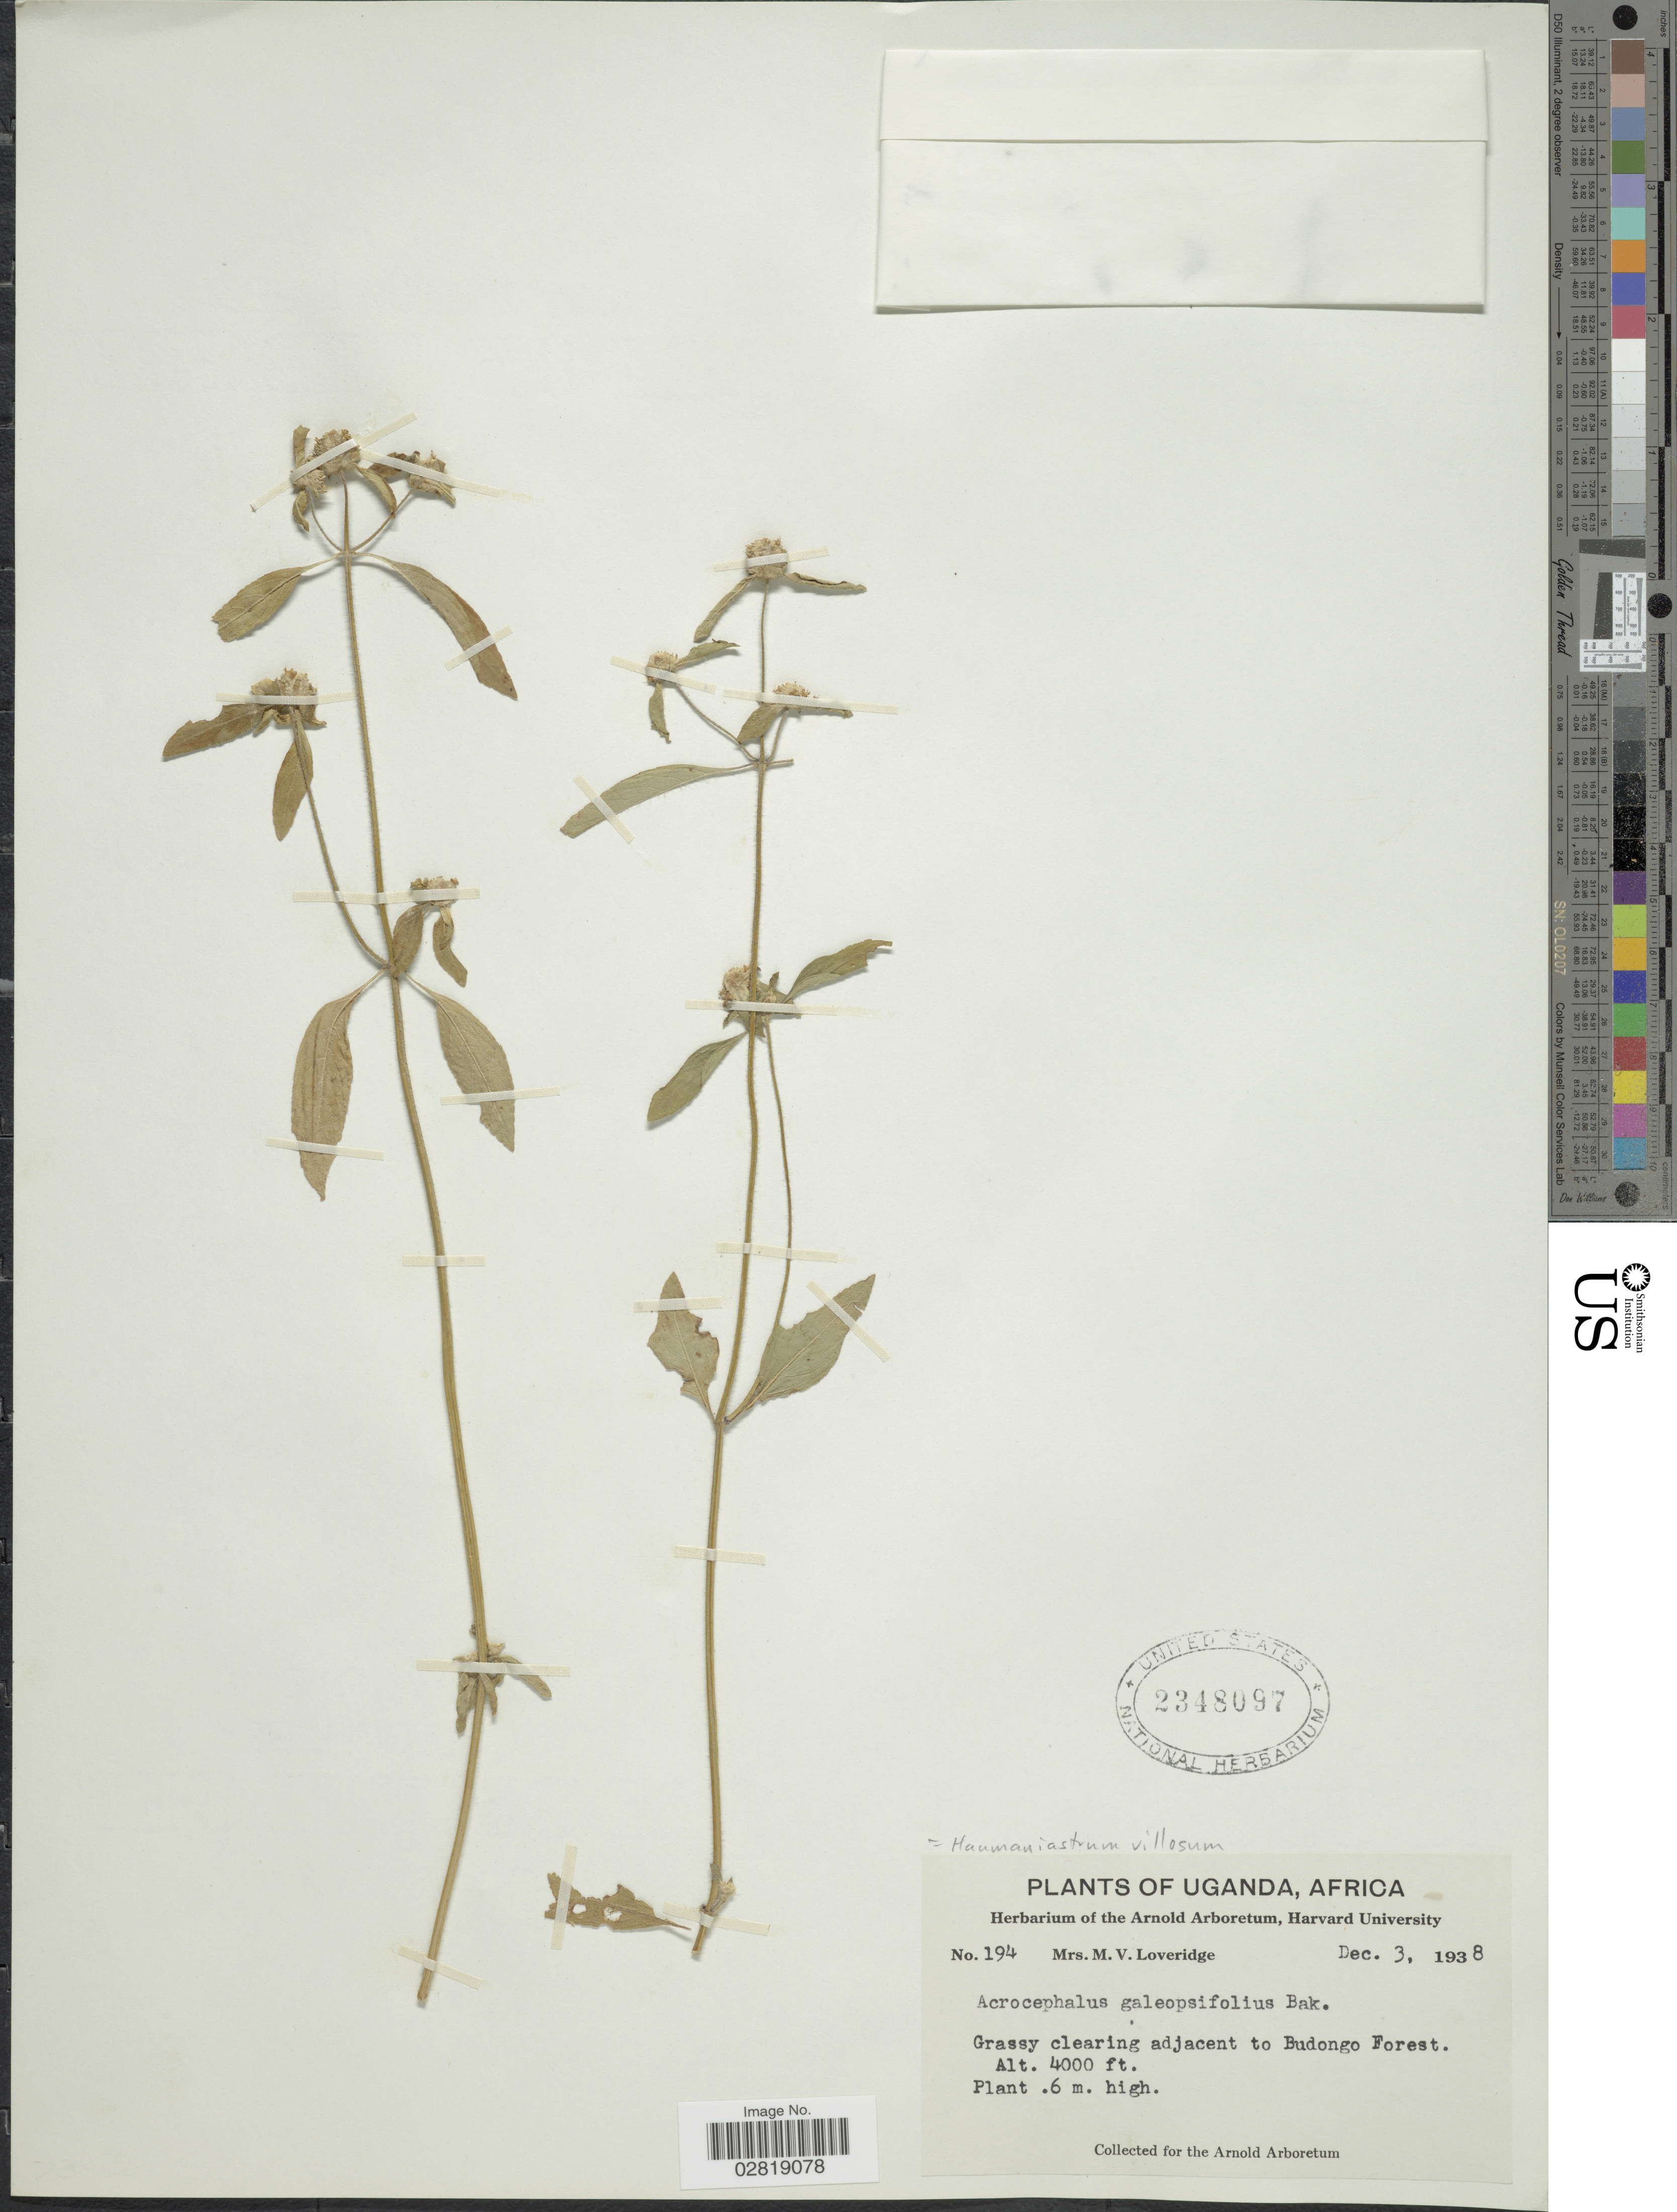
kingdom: Plantae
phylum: Tracheophyta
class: Magnoliopsida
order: Lamiales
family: Lamiaceae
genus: Haumaniastrum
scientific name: Haumaniastrum villosum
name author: (Benth.) Paton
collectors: M. Loveridge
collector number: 194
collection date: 1938-12-03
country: Uganda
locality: Grassy clearing adjacent to Budongo Forest.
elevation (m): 1219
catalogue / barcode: US 2348097